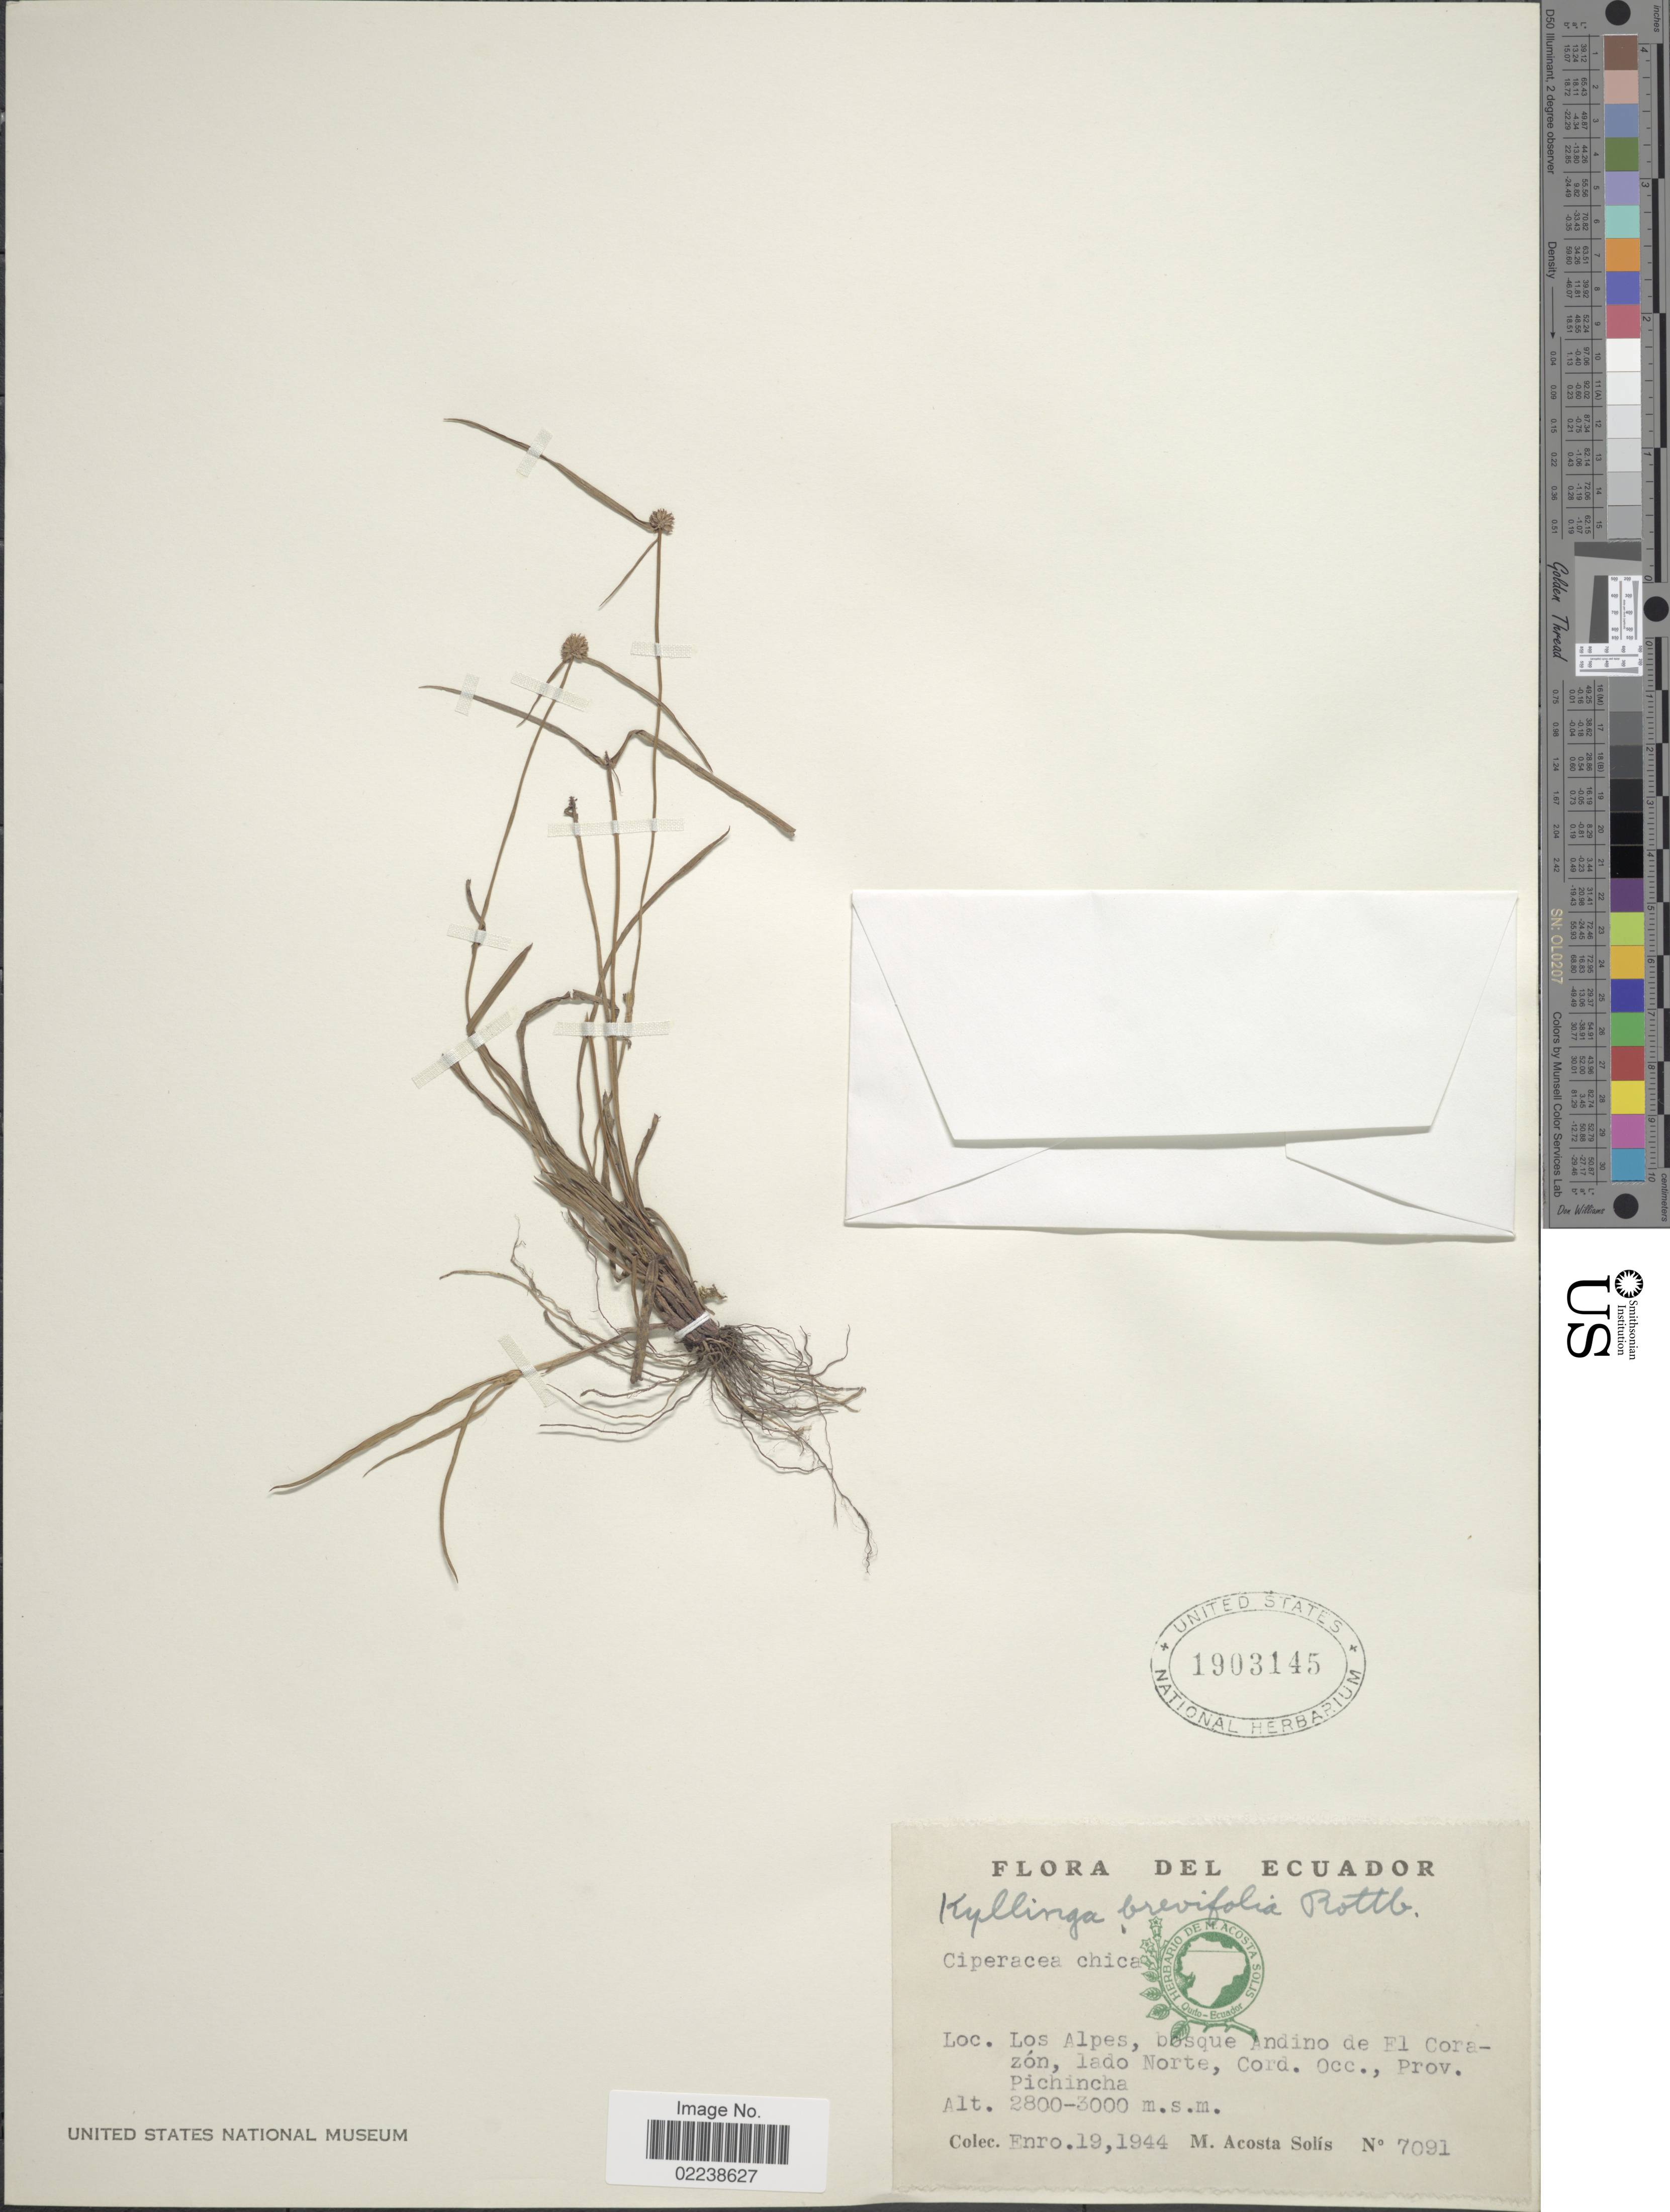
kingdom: Plantae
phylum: Tracheophyta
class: Liliopsida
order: Poales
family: Cyperaceae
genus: Cyperus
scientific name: Cyperus hortensis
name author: (Salzm. ex Steud.) Dorr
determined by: Strong, Mark T., (BOT), Smithsonian Institution - National Museum of Natural History (UNITED STATES)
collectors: M. Acosta Solis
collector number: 7091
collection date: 1944-01-19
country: Ecuador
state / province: Pichincha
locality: Los Alpes, bosque Andino de El Corazon, lado Norte, Cord. occ.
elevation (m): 2800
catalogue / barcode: US 1903145